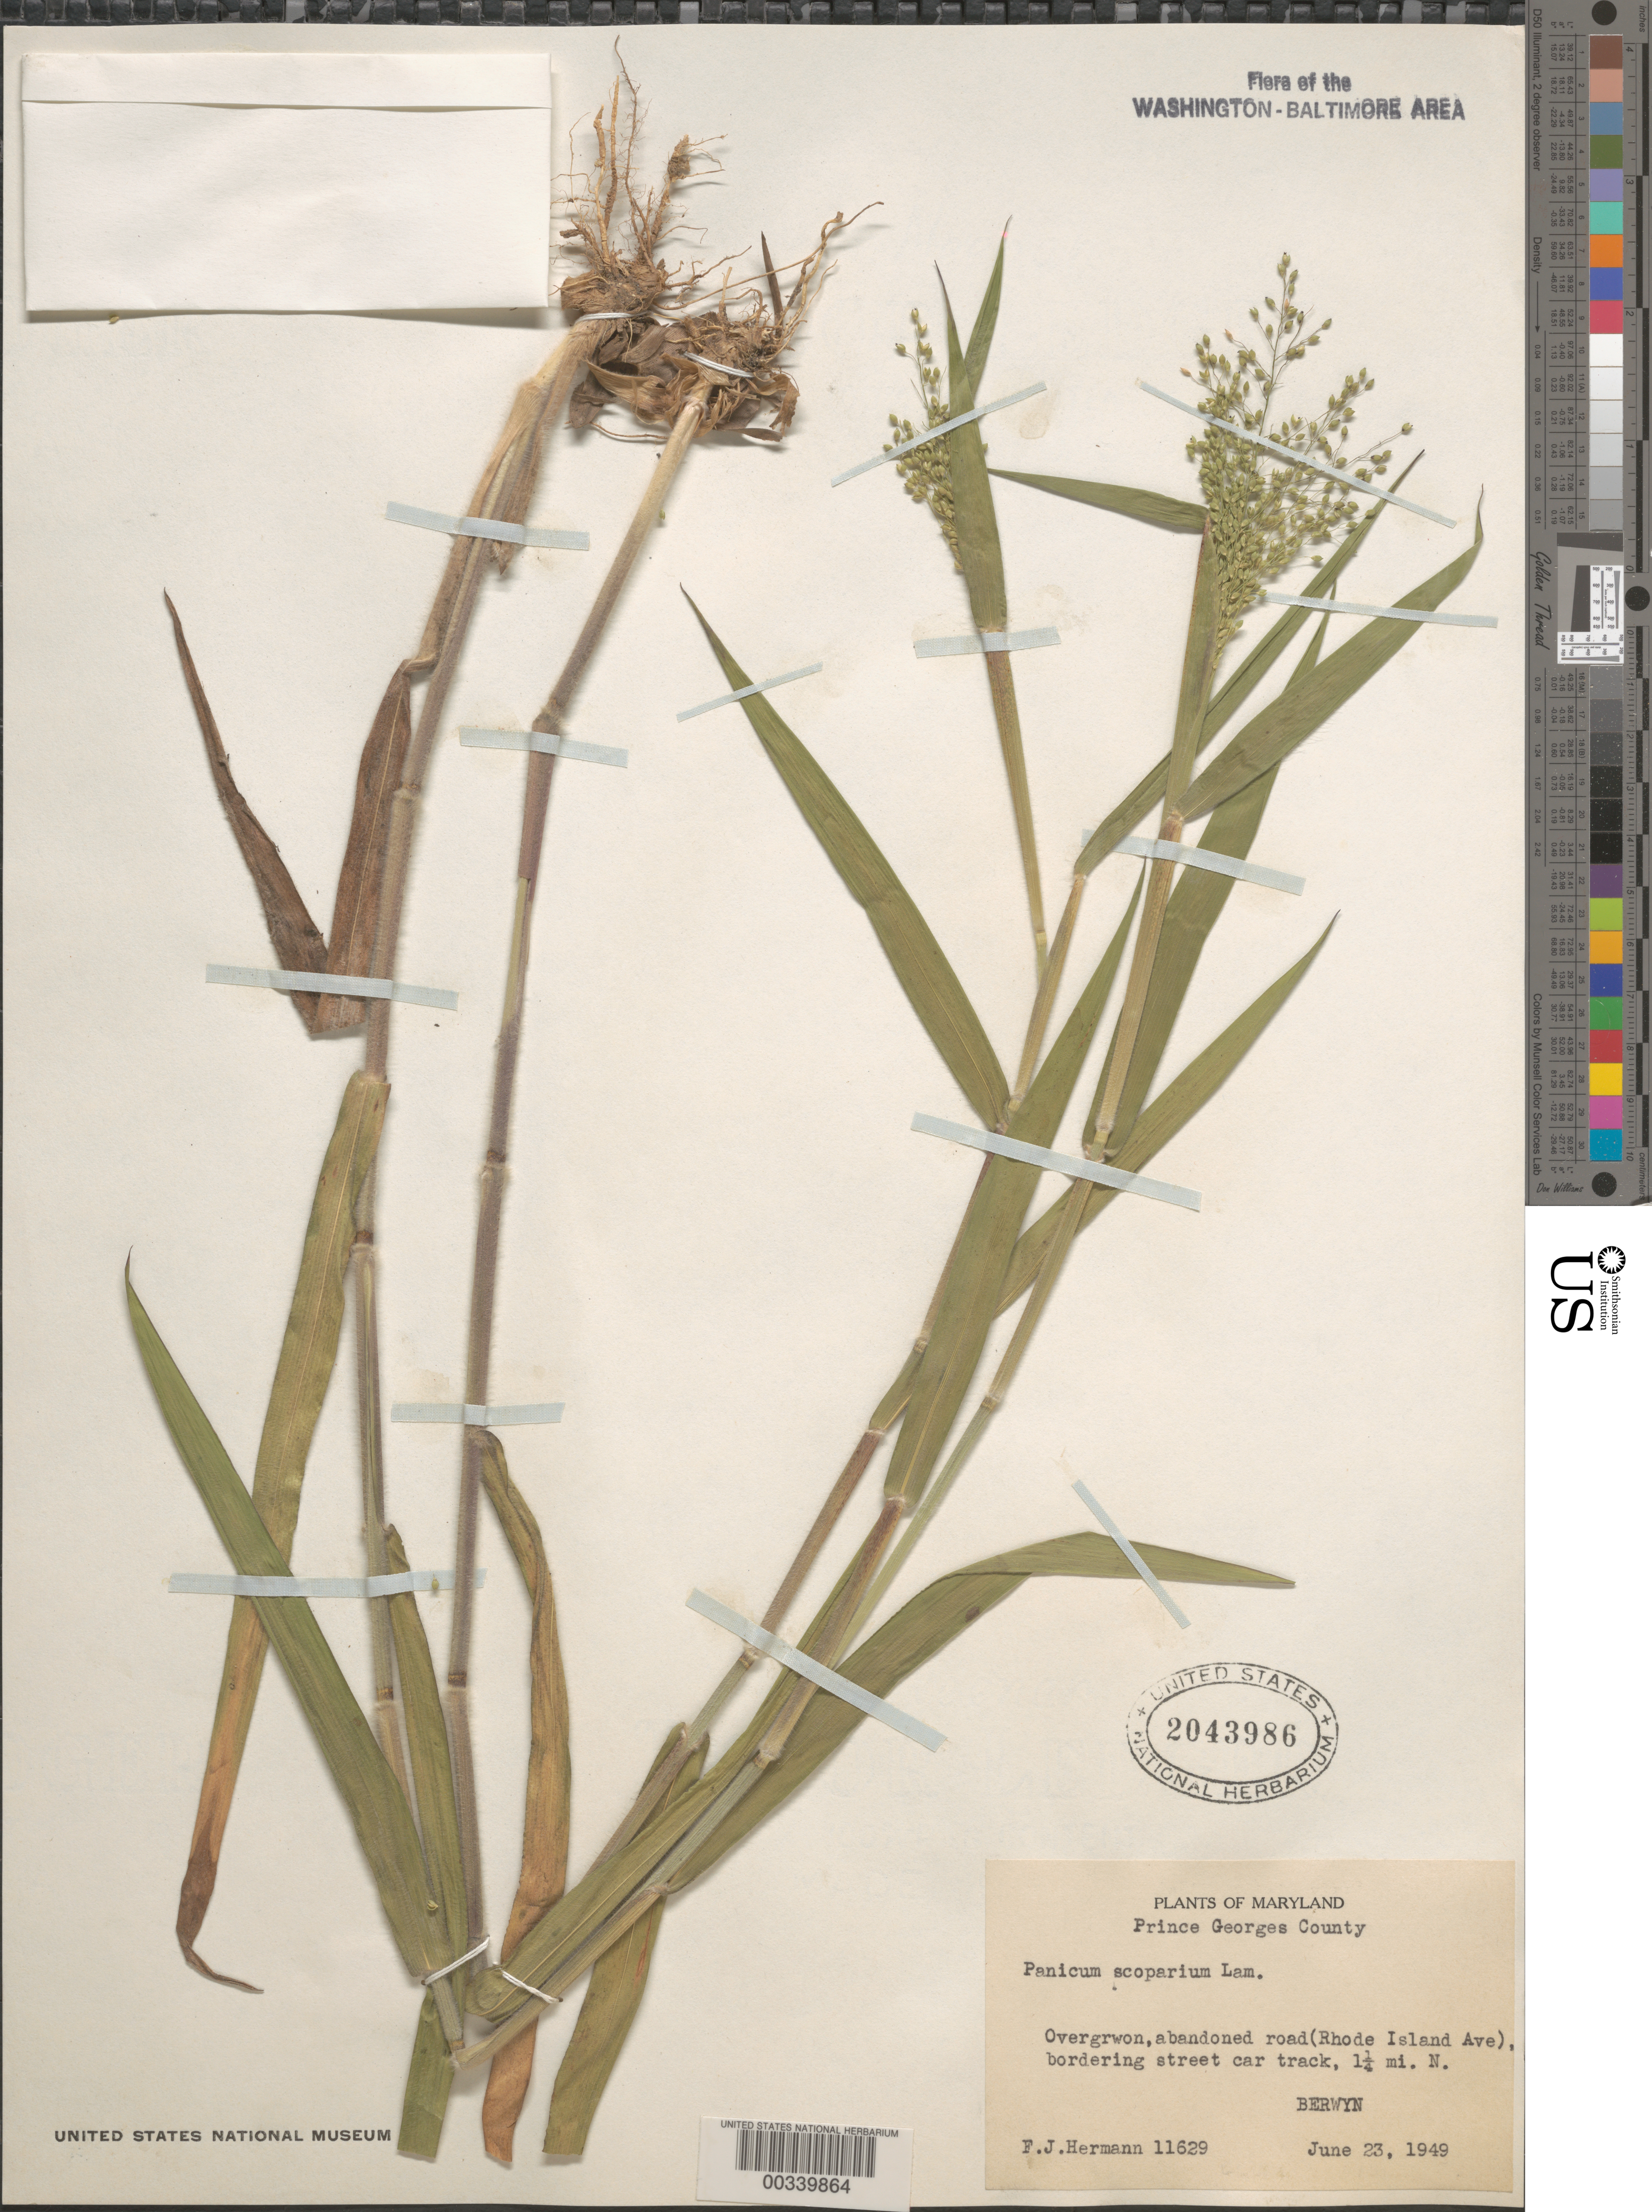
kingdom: Plantae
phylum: Tracheophyta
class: Liliopsida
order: Poales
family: Poaceae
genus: Dichanthelium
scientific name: Dichanthelium scoparium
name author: (Lam.) Gould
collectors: F. J. Hermann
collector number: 11629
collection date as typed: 23 Jun 1949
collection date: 1949-06-23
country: United States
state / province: Maryland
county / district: Prince George's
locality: Rhode Island Ave., Berwyn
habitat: Overgrown, abandoned roadside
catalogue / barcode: US 2043986